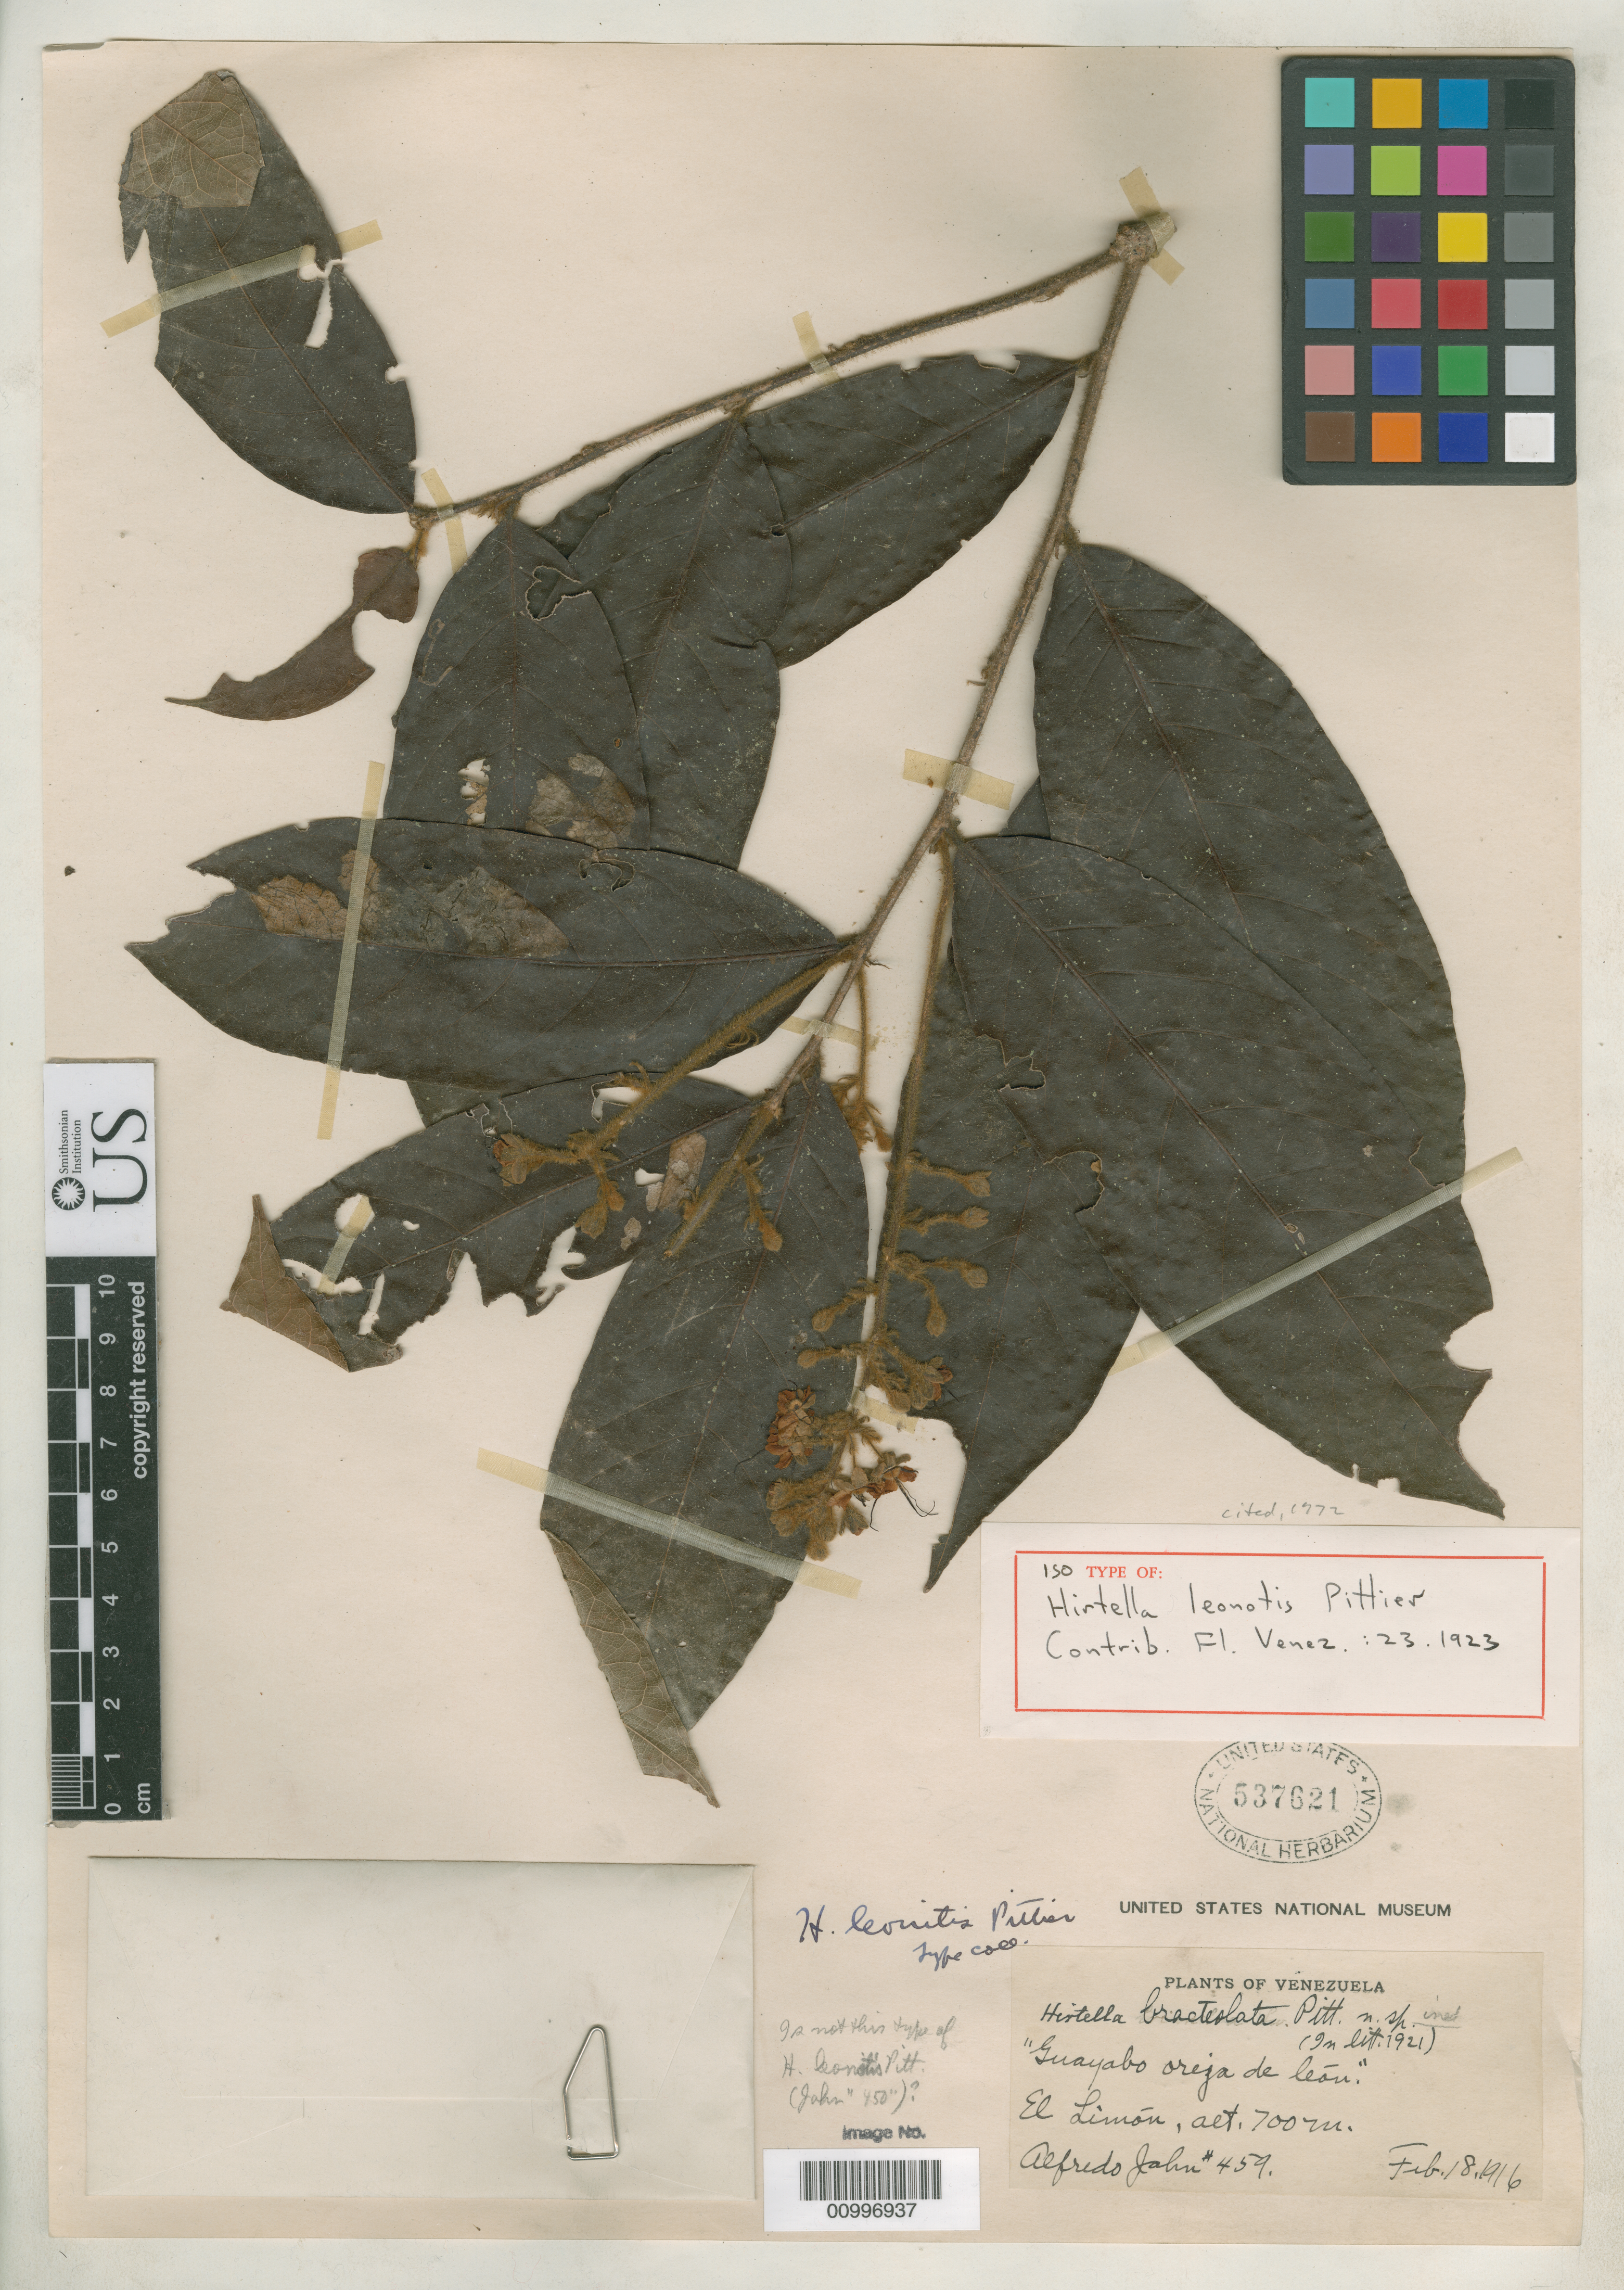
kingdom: Plantae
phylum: Tracheophyta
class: Magnoliopsida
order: Malpighiales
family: Chrysobalanaceae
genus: Hirtella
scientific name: Hirtella leonotis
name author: Pittier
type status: Isotype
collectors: A. Jahn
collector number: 459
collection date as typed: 18 Feb 1916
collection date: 1916-02-18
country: Venezuela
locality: El Limón.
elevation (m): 700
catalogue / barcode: US 537621